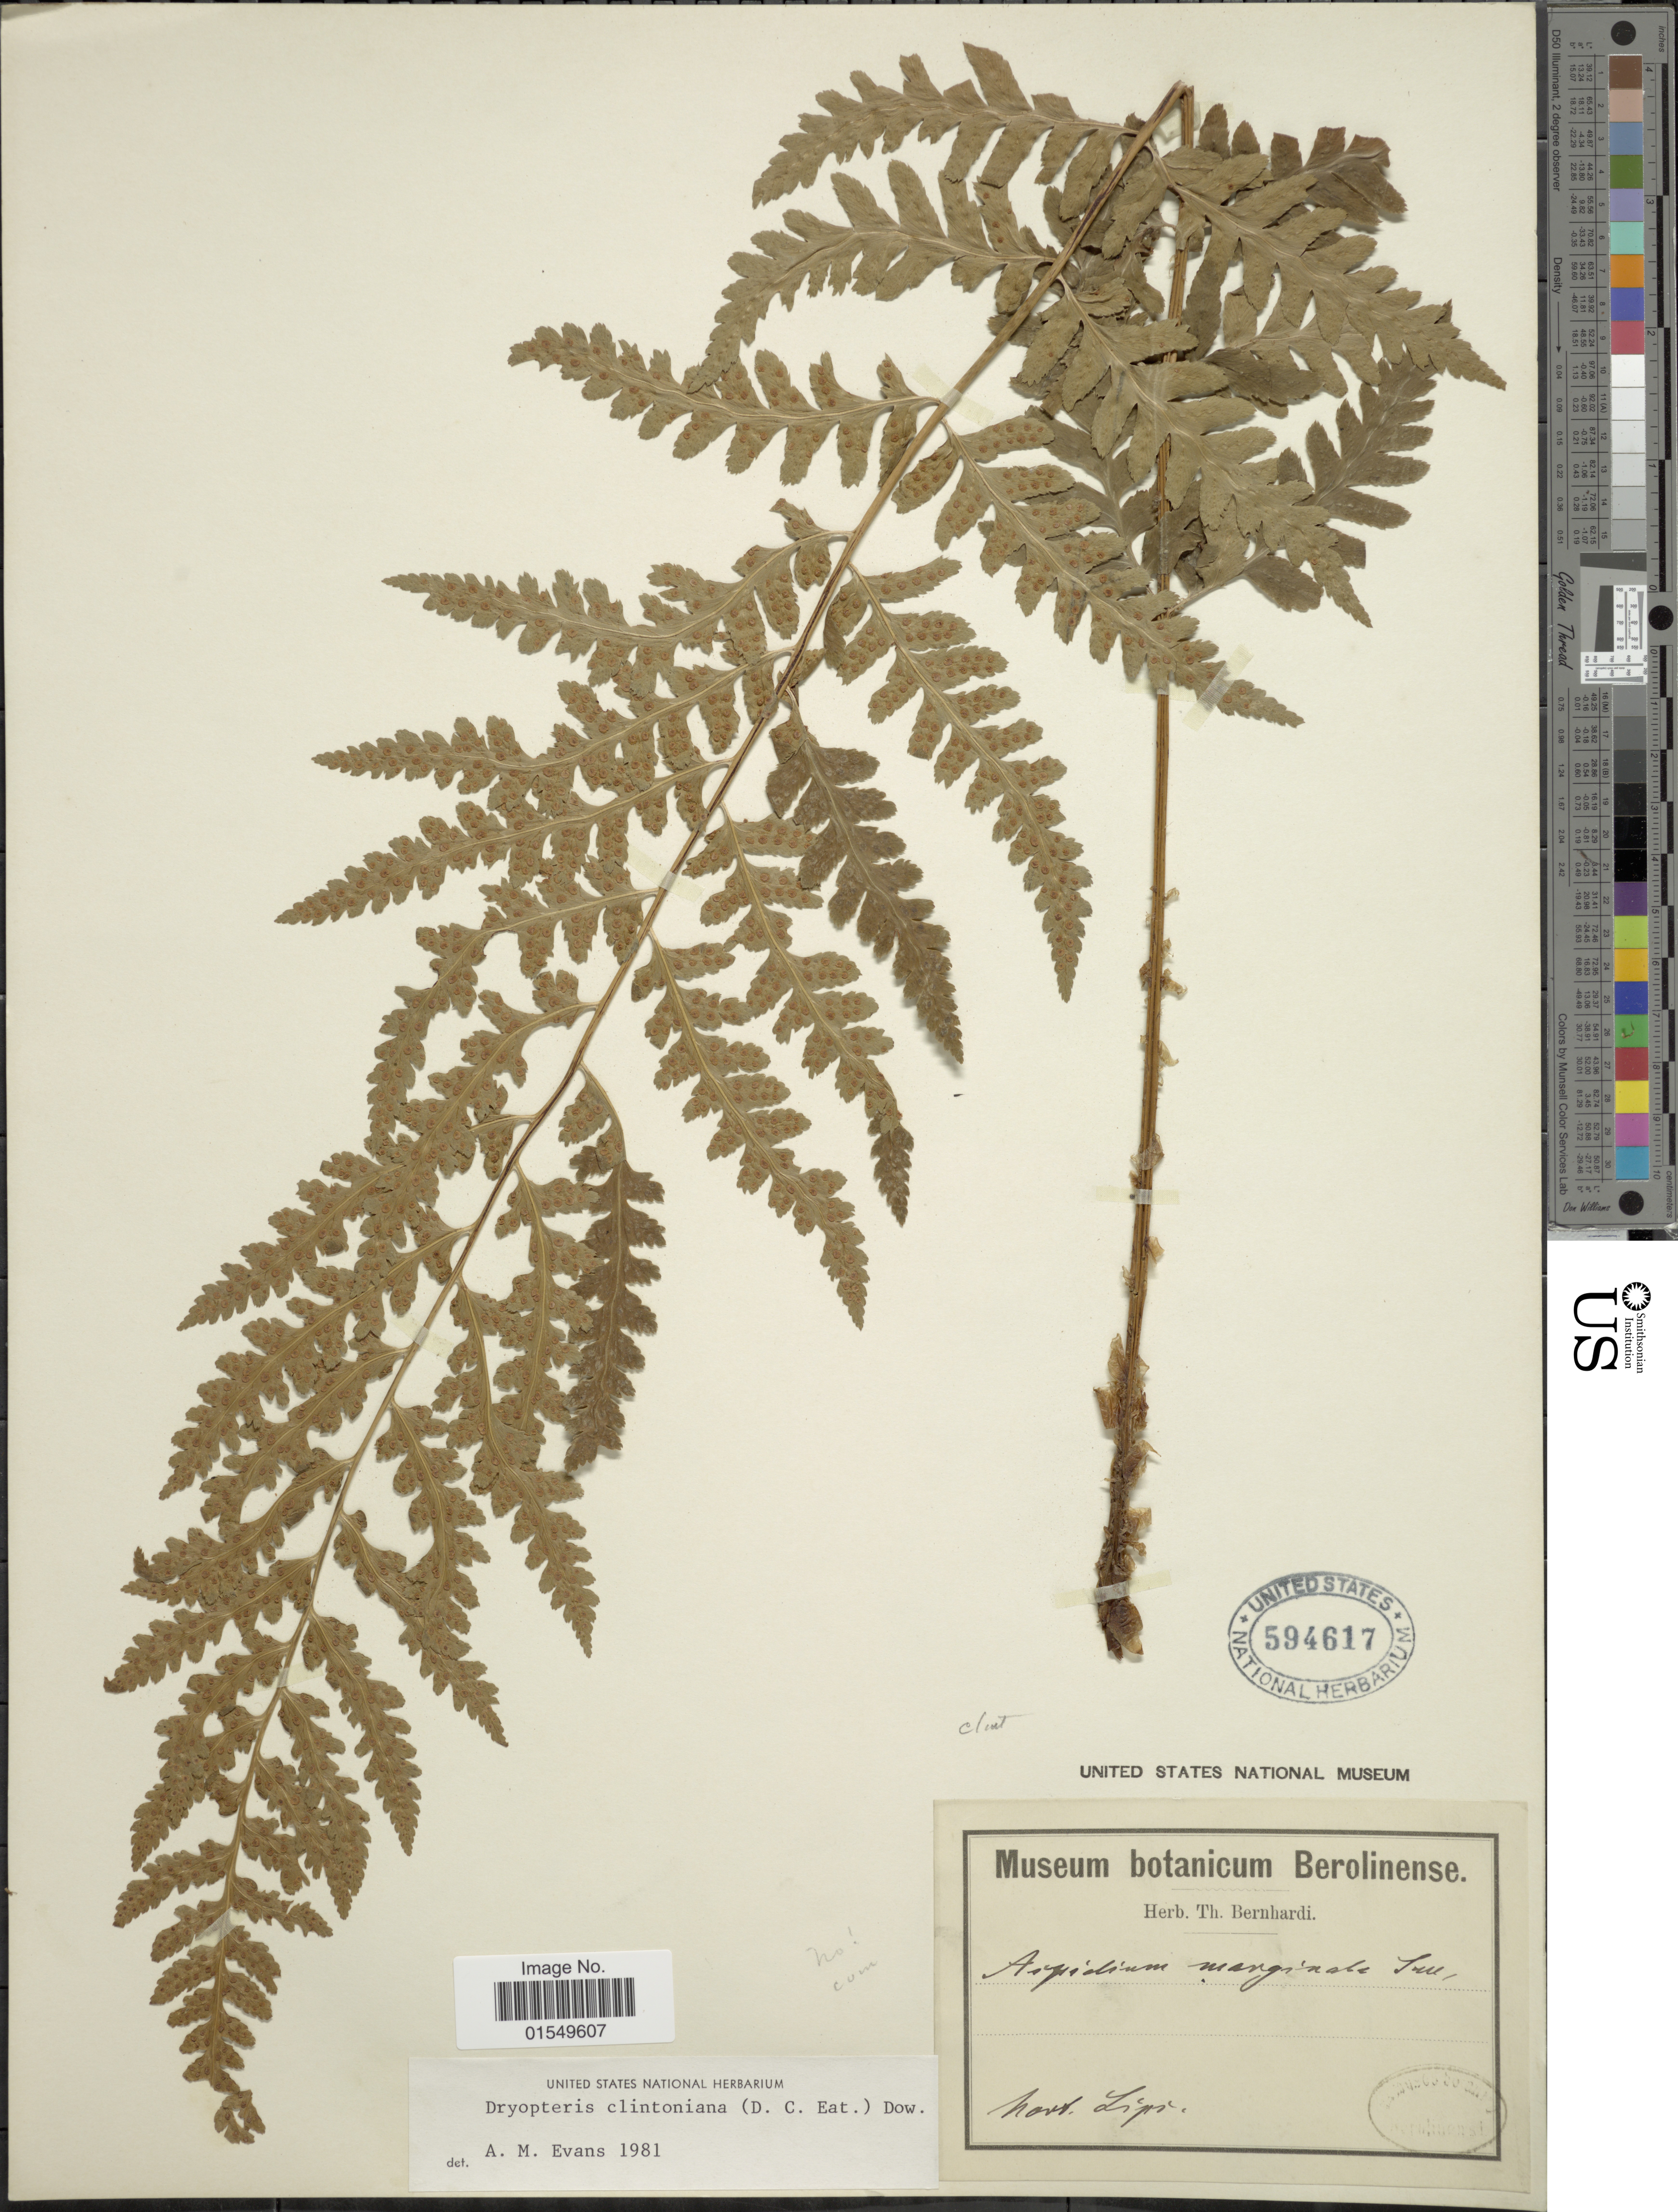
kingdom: Plantae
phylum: Tracheophyta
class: Polypodiopsida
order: Polypodiales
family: Dryopteridaceae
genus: Dryopteris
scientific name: Dryopteris clintoniana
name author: (D.C. Eaton) Dowell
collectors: ex Museo Botanico Berolinensi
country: Germany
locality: Hort Lipi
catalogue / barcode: US 594617